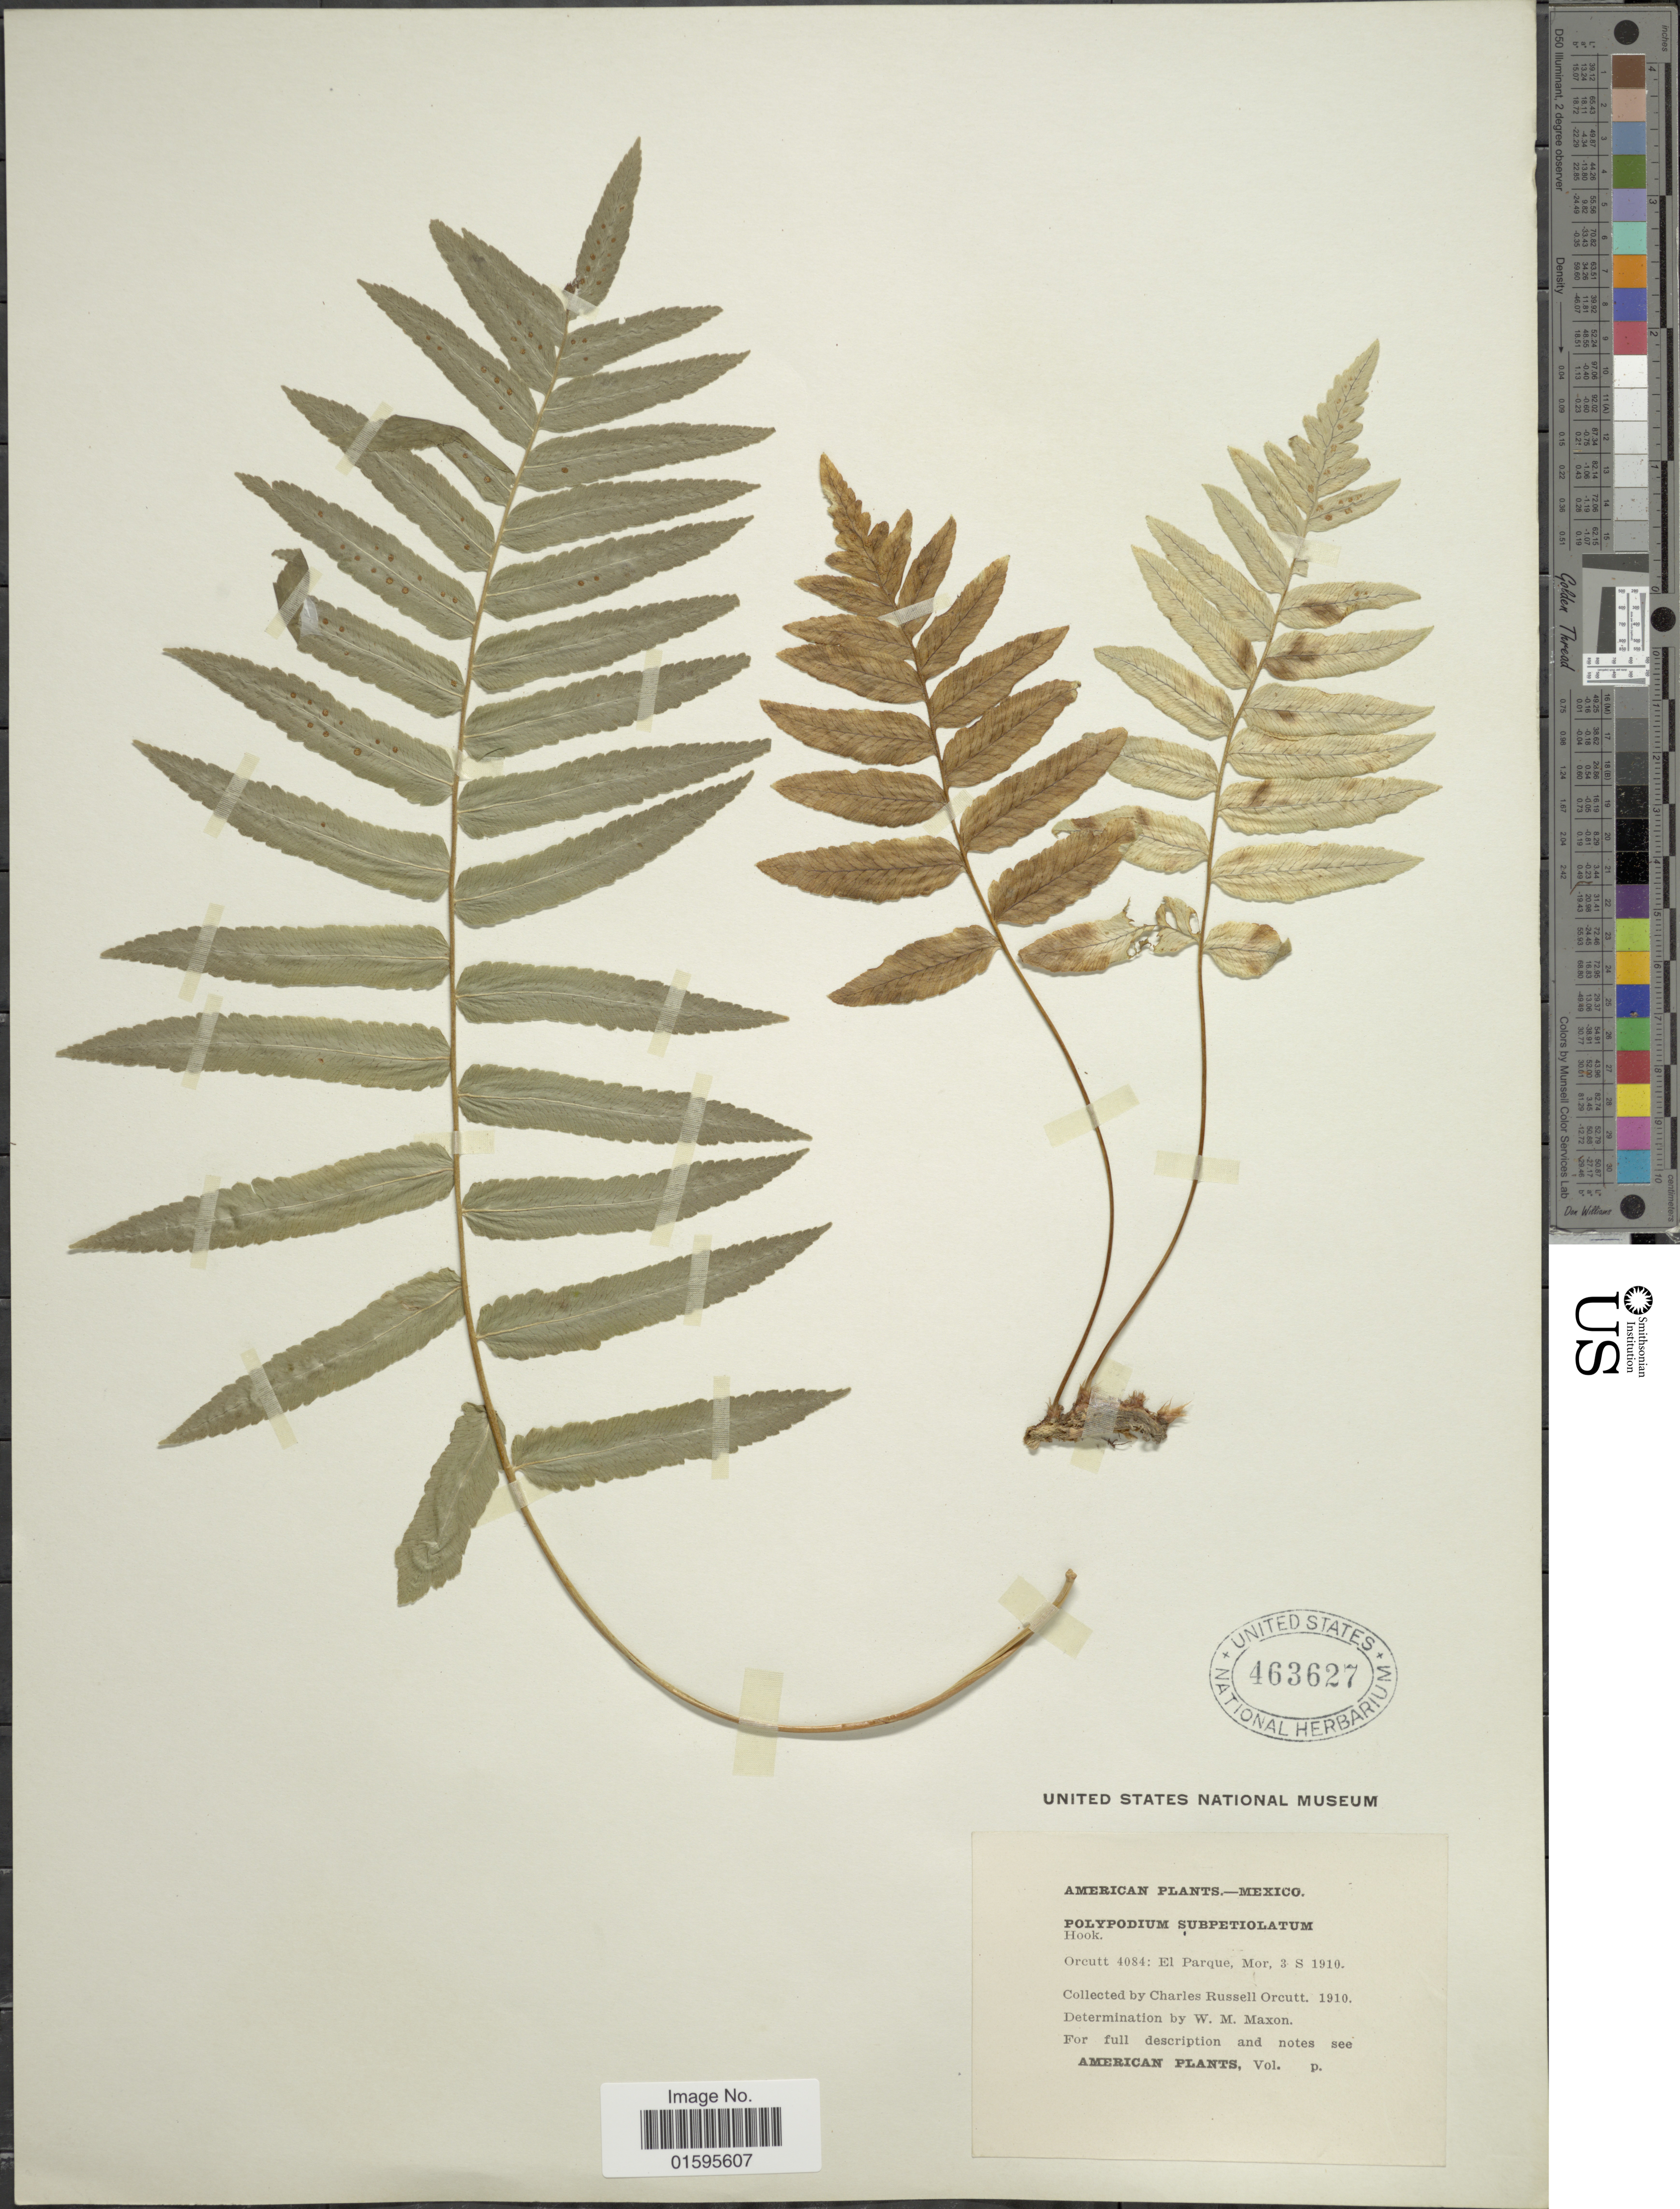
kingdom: Plantae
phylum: Tracheophyta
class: Polypodiopsida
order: Polypodiales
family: Polypodiaceae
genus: Polypodium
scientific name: Polypodium subpetiolatum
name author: Hook.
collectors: C. R. Orcutt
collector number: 4084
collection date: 1910-09-03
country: Mexico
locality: El Parque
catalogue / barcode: US 463627